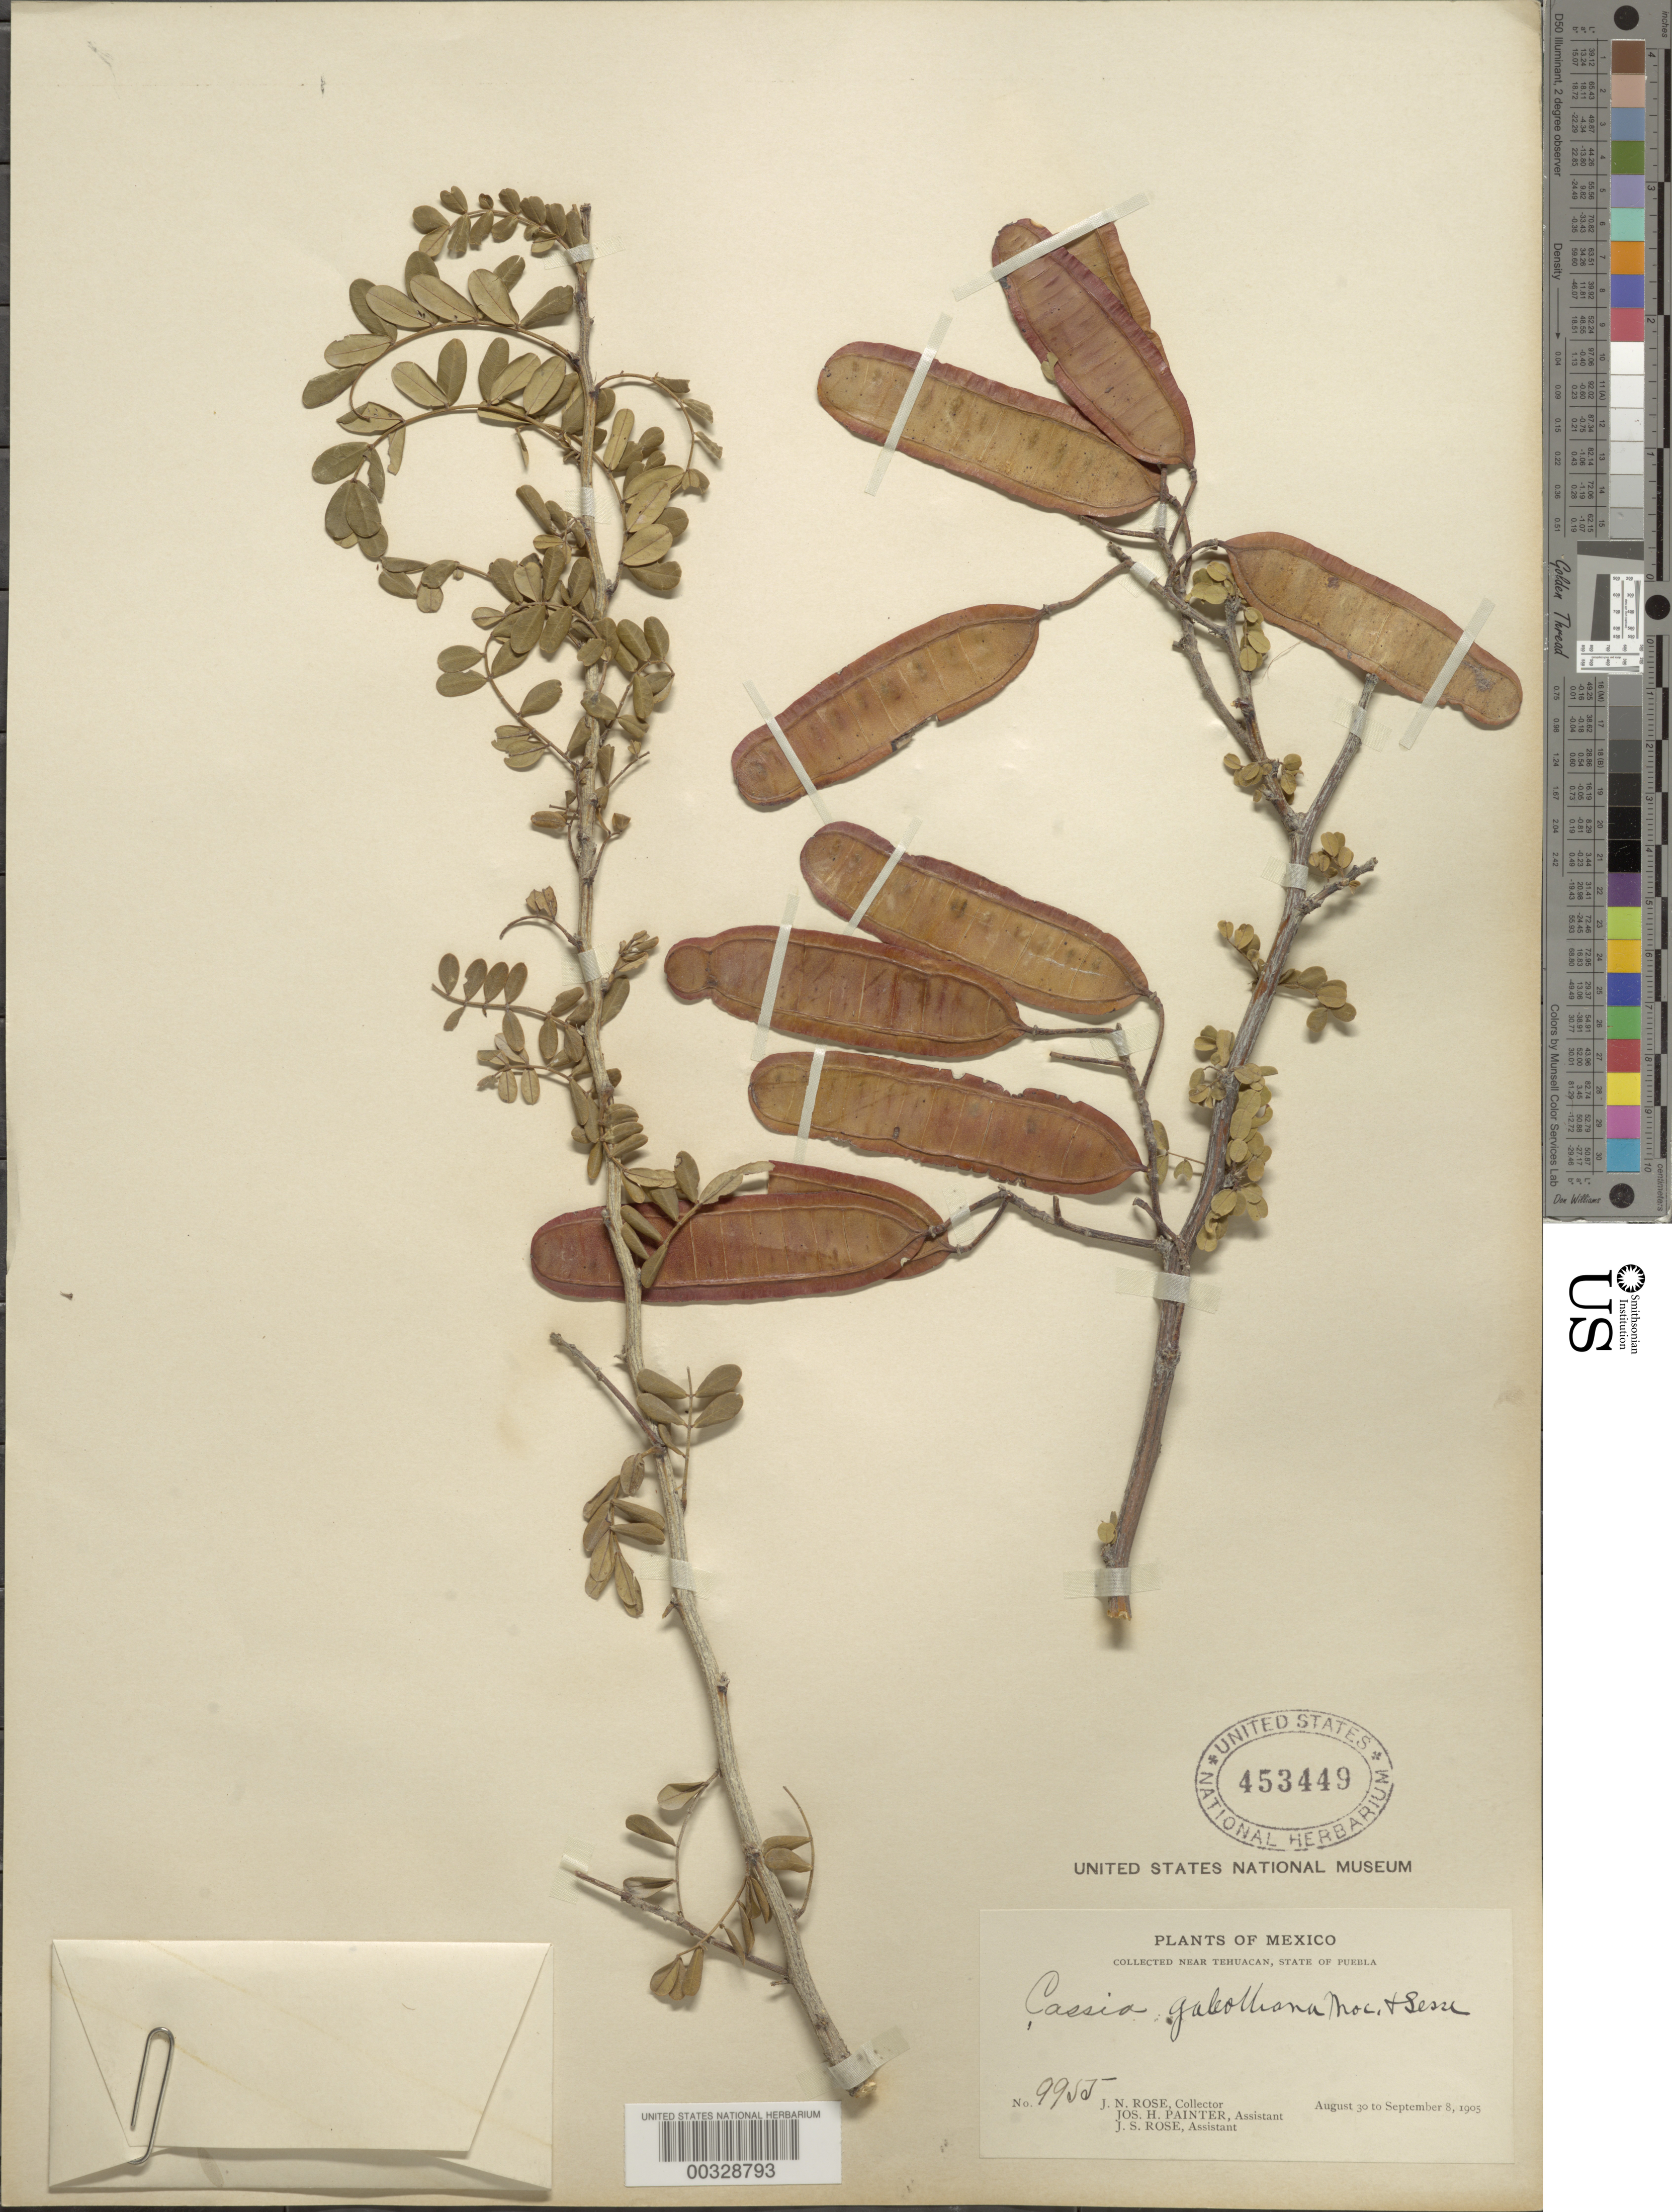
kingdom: Plantae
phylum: Tracheophyta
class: Magnoliopsida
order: Fabales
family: Fabaceae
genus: Senna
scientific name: Senna galeottiana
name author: (M. Martens) H.S. Irwin & Barneby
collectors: J. N. Rose, J. H. Painter & J. S. Rose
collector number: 9955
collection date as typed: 30 Aug 1905 to 08 Sep 1905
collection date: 1905-08-30/1905-09-08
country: Mexico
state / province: Puebla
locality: Near Tehuacan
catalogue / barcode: US 453449